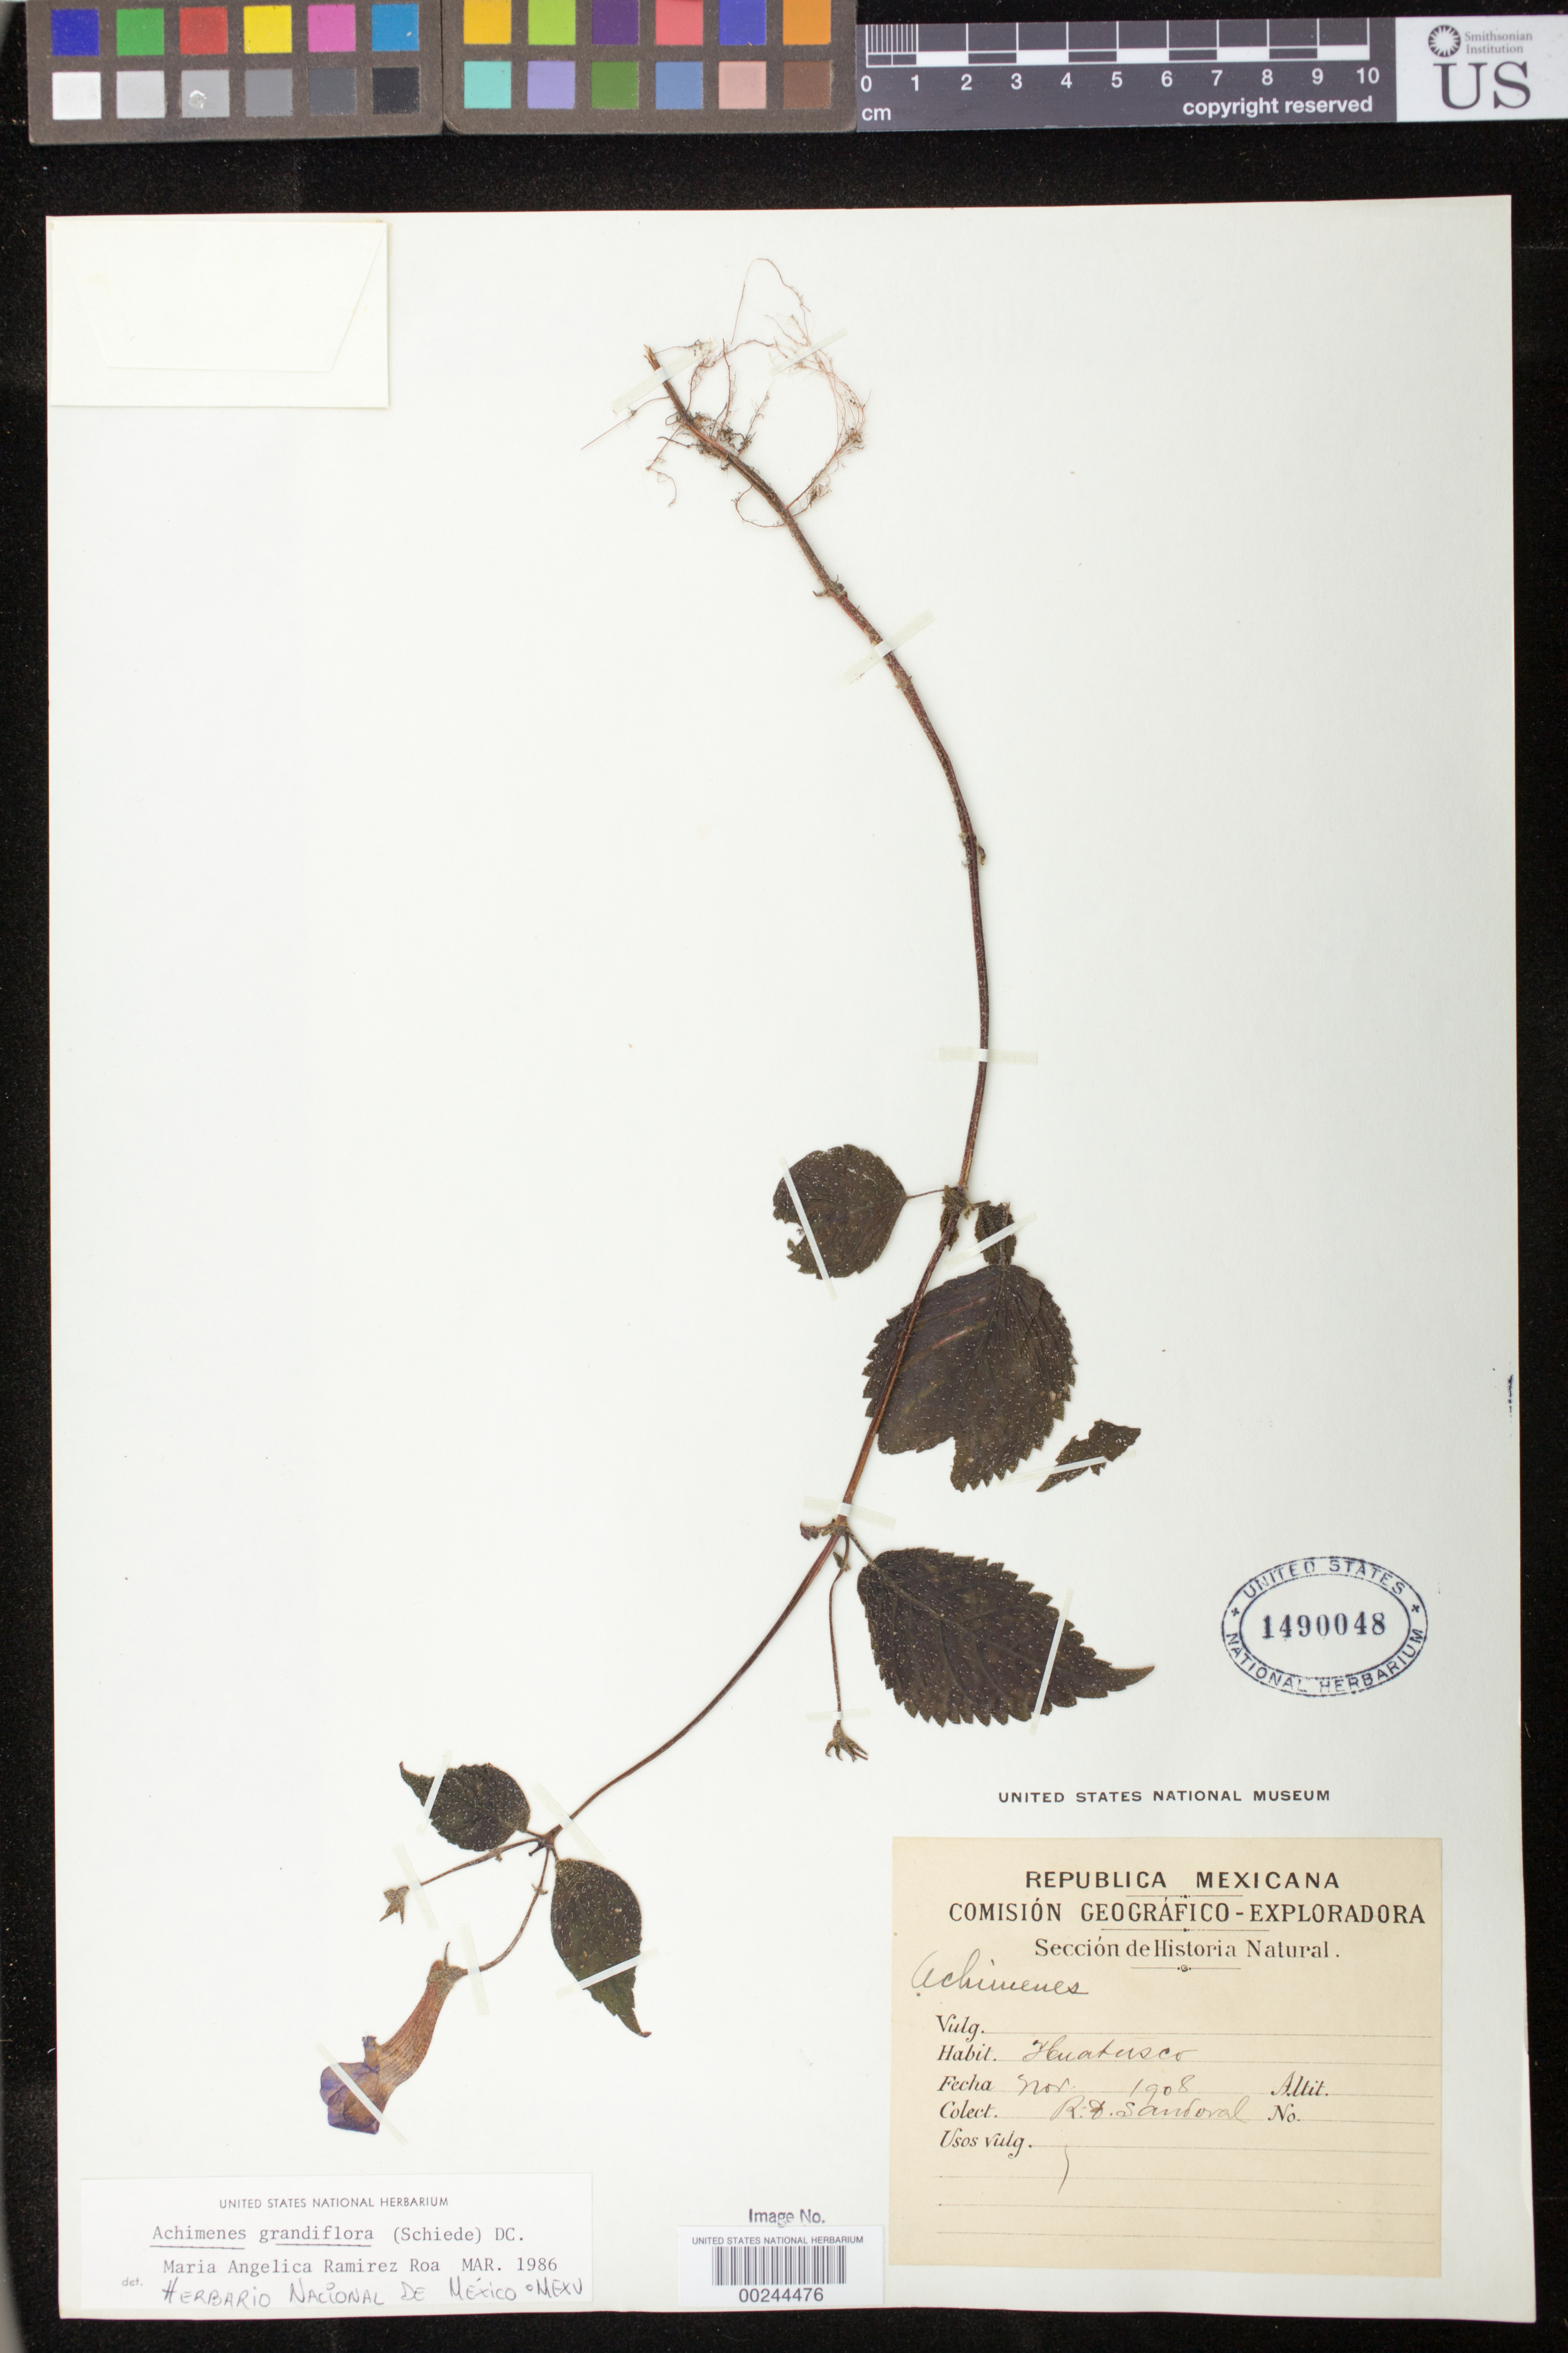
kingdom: Plantae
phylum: Tracheophyta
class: Magnoliopsida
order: Lamiales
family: Gesneriaceae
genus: Achimenes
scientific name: Achimenes grandiflora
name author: (Schiede) DC.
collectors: R. D. Sandoval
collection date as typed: Nov 1908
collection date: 1908-11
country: Mexico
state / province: Veracruz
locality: Huatusco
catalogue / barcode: US 1490048